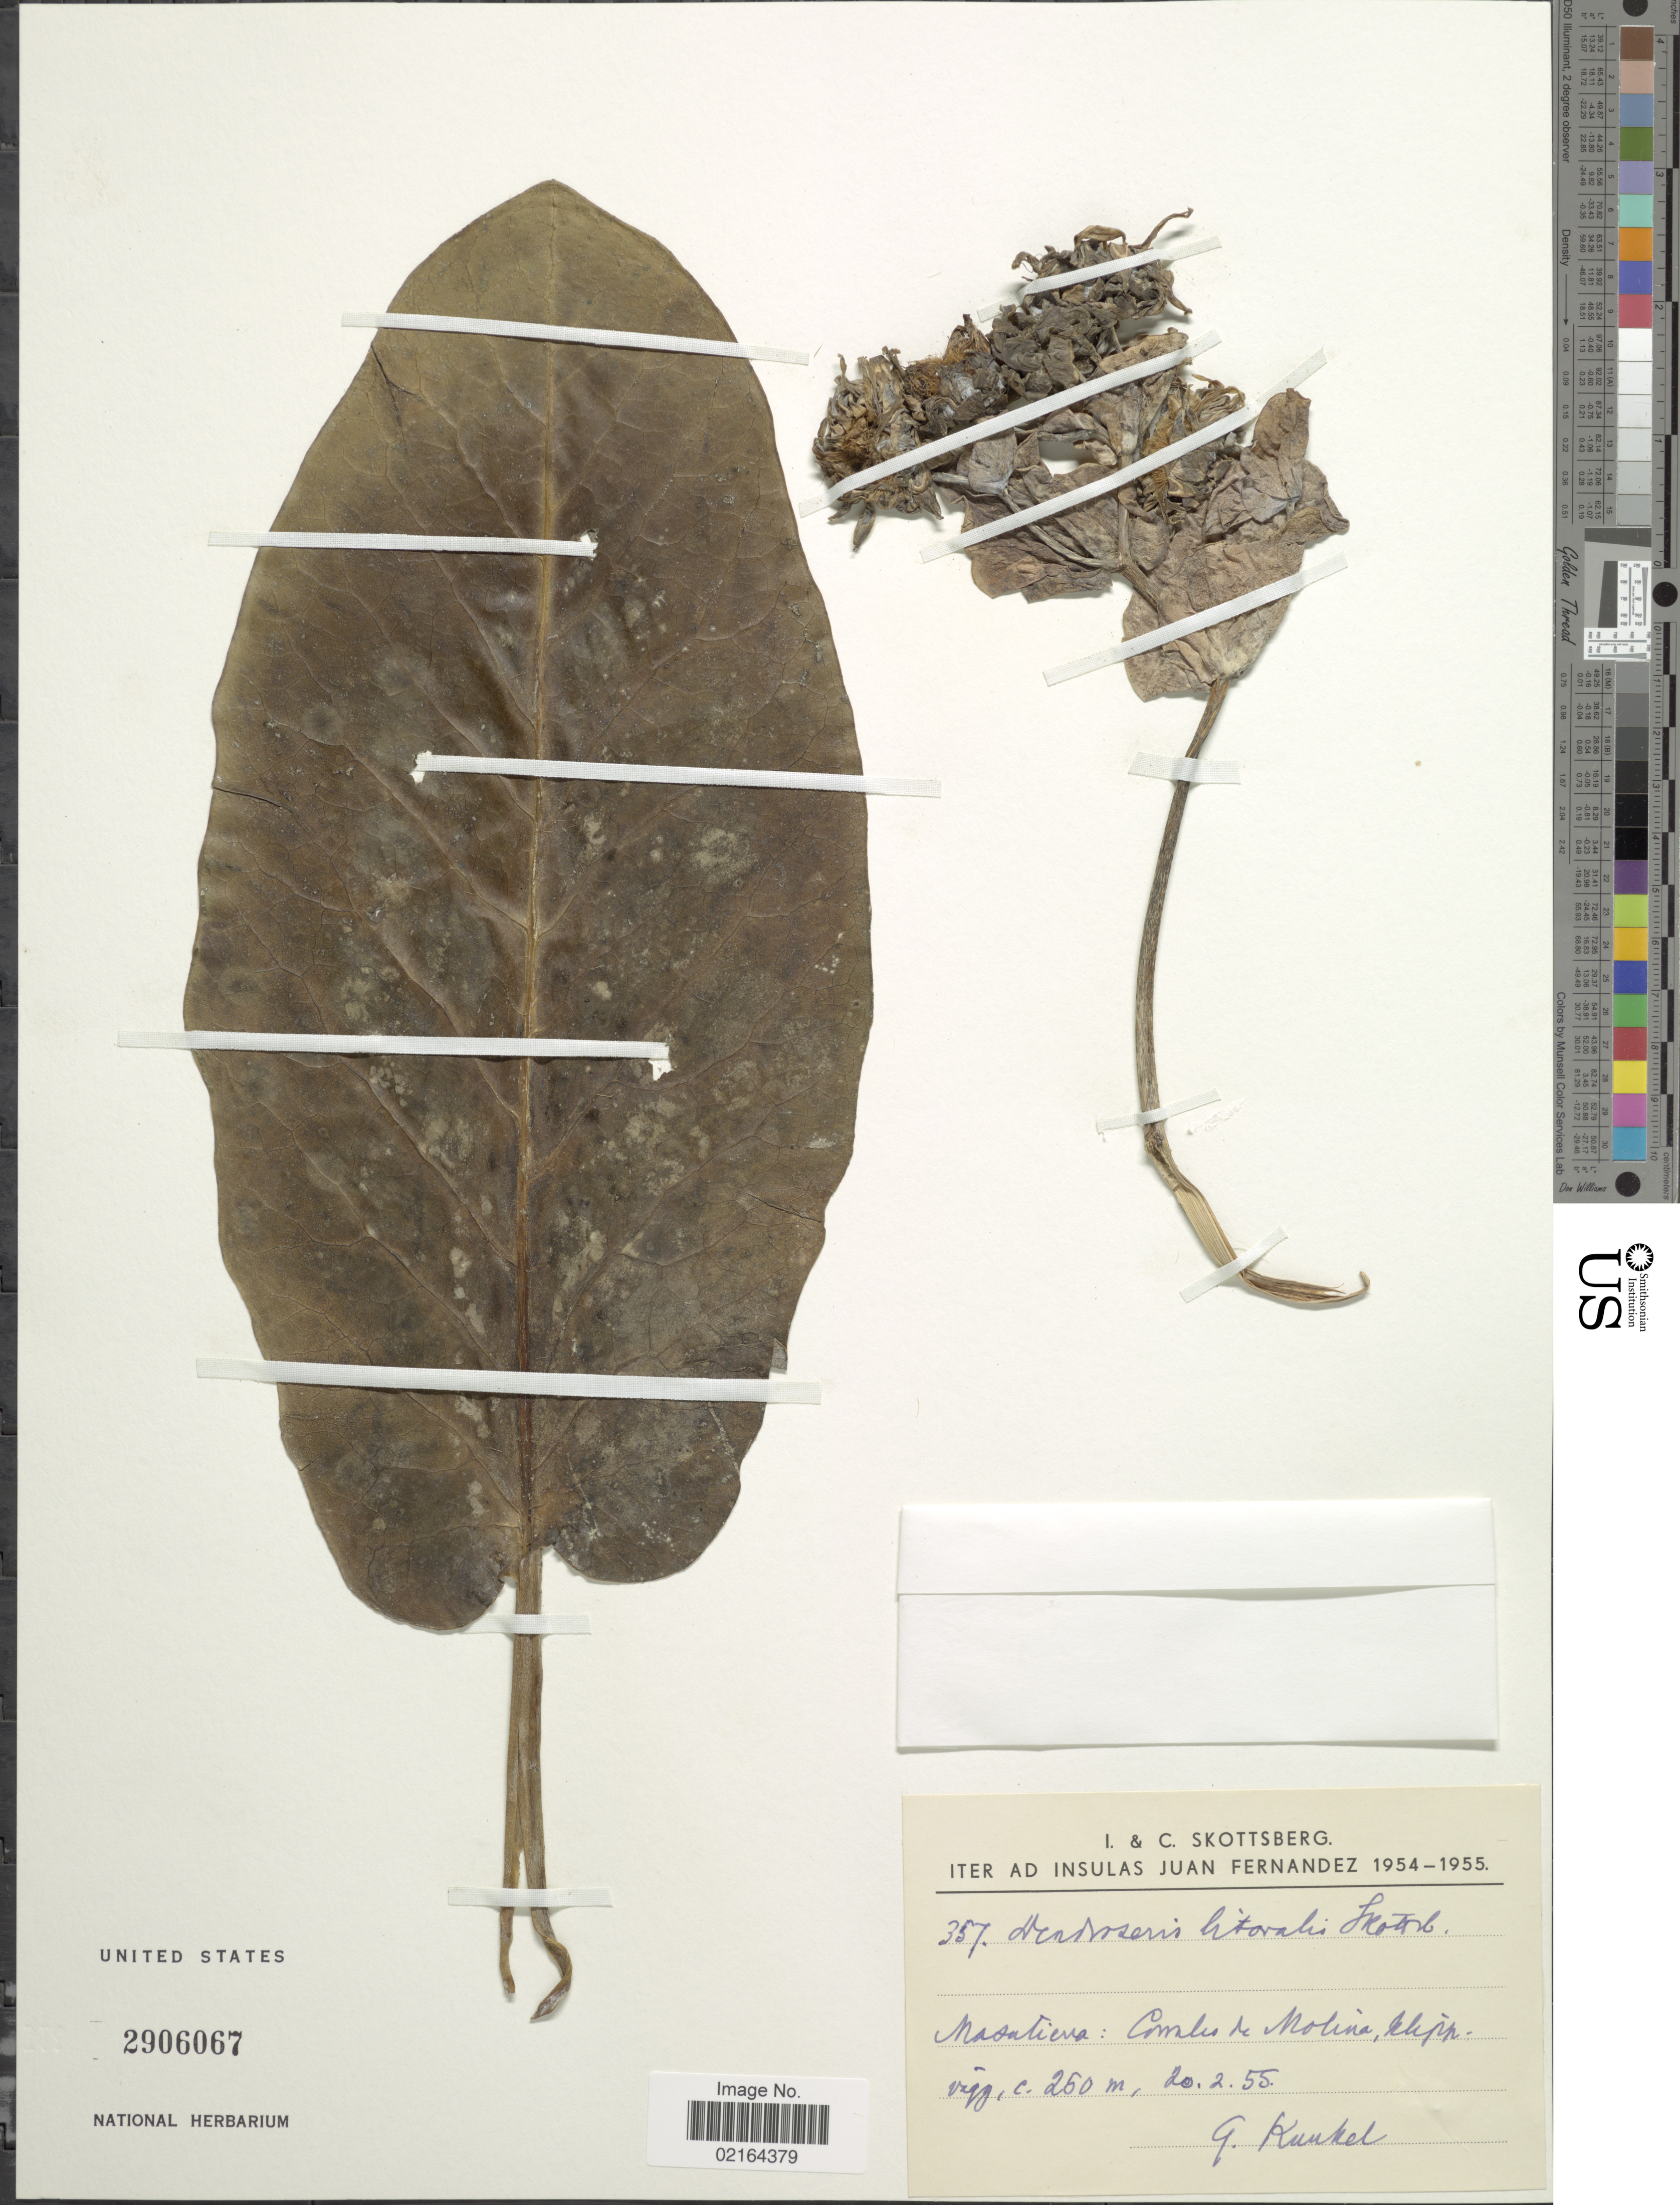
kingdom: Plantae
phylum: Tracheophyta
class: Magnoliopsida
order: Asterales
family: Asteraceae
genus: Sonchus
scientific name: Sonchus littoralis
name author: (Kirk) Allan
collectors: G. Kunkel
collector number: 357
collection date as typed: Transcribed d/m/y: 20/2/55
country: Chile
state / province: Valparaíso (V)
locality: Iter ad Insulas Juan Fernandez, Masatierra: Corrales de Molina.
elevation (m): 250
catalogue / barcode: US 2906067